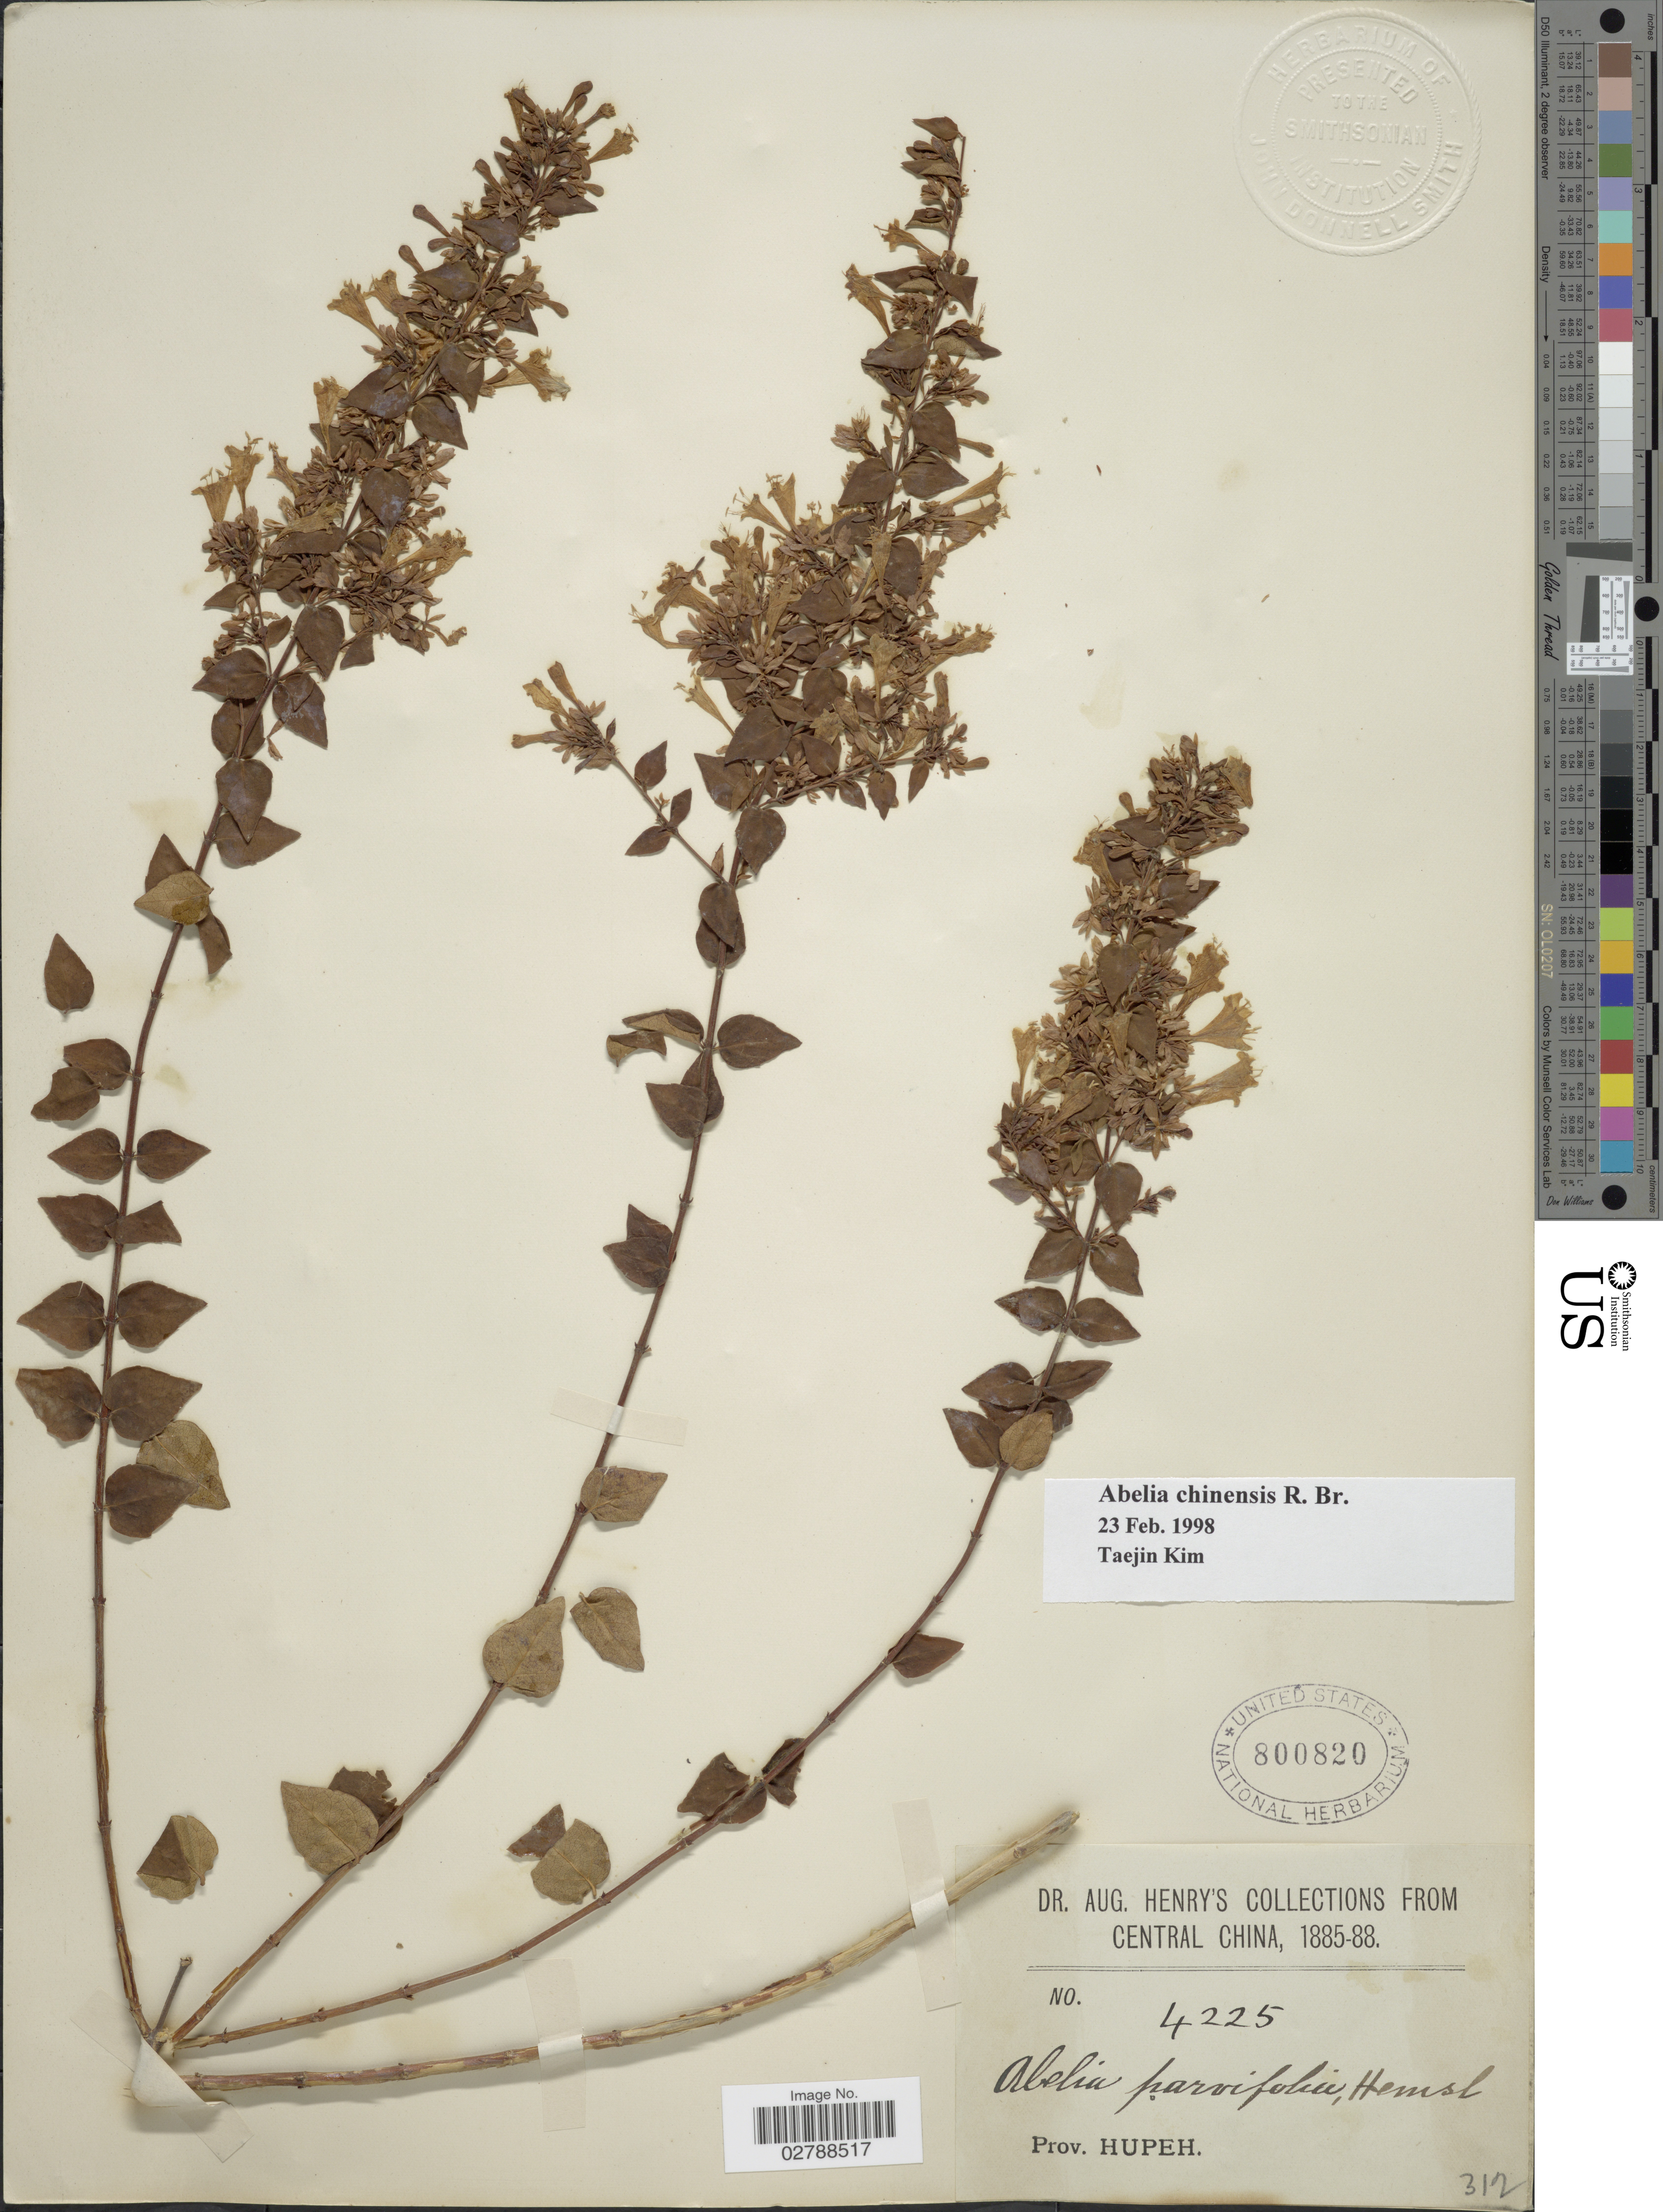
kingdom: Plantae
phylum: Tracheophyta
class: Magnoliopsida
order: Dipsacales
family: Caprifoliaceae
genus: Abelia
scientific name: Abelia chinensis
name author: R. Br.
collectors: A. Henry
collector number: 4225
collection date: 1885/1888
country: China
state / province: Hubei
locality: Central China. Prov. Hupeh.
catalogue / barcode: US 800820